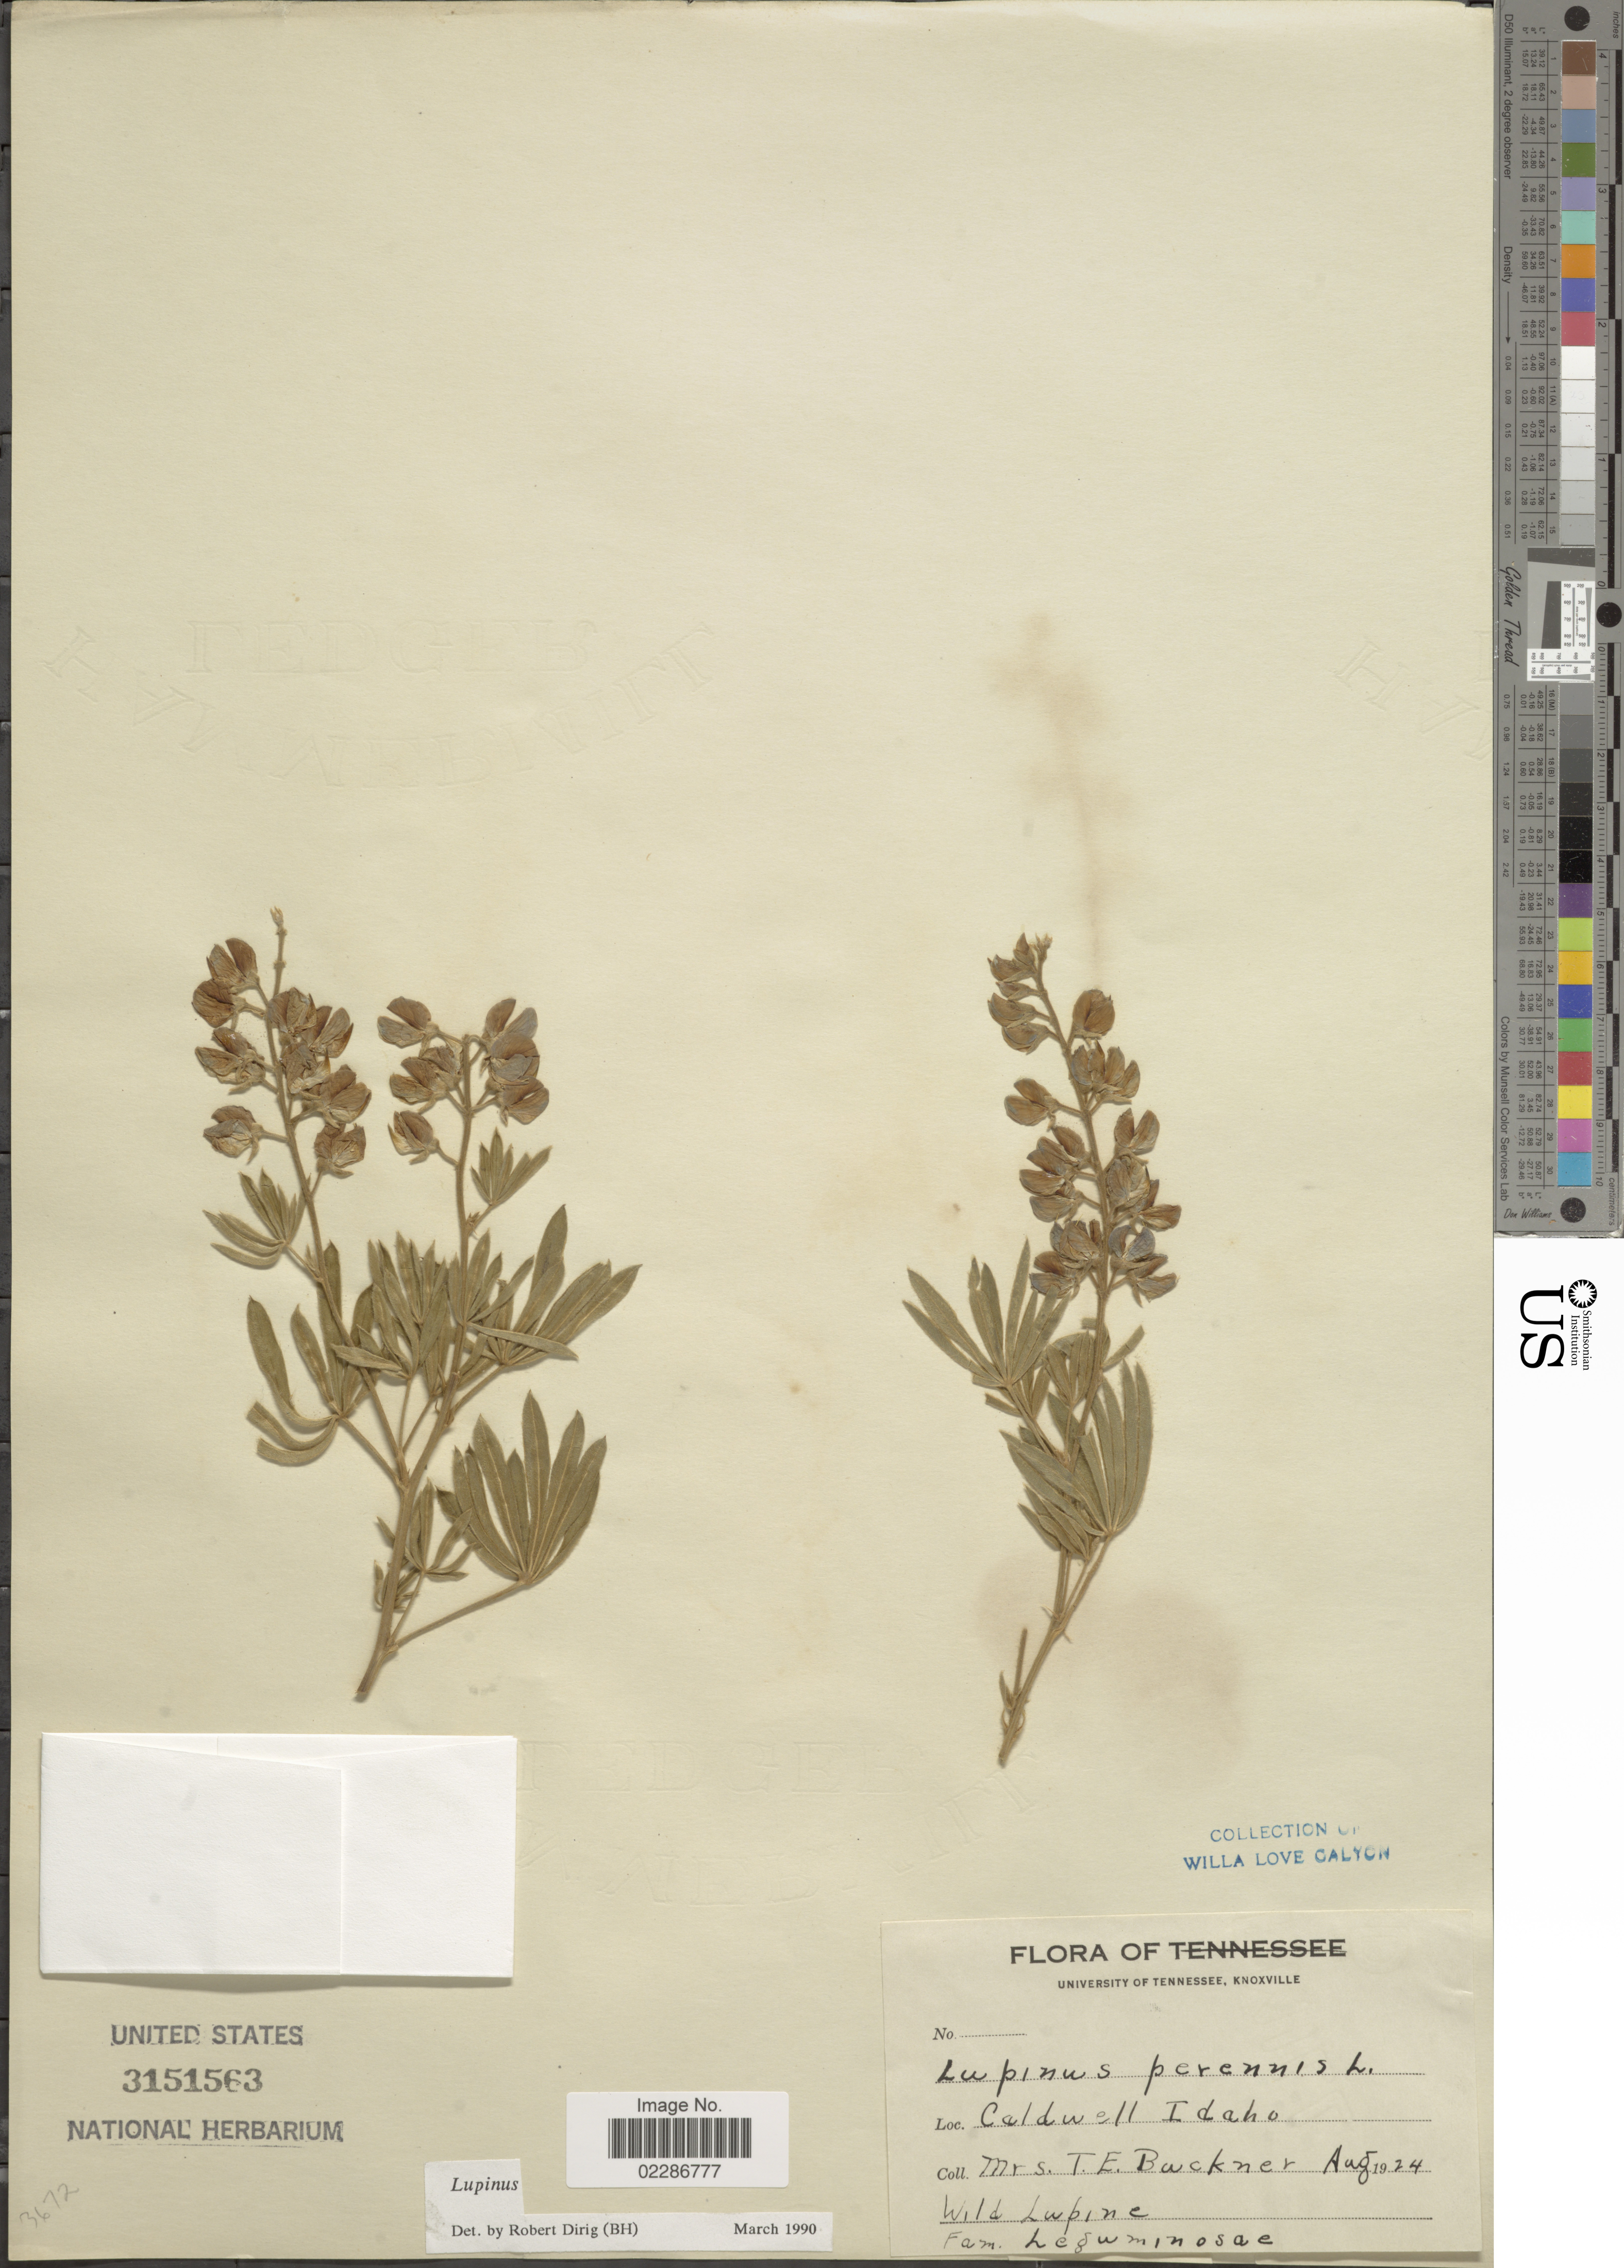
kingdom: Plantae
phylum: Tracheophyta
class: Magnoliopsida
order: Fabales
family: Fabaceae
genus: Lupinus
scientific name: Lupinus perennis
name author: L.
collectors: T. Buckner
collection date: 1924-08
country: United States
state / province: Idaho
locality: Caldwell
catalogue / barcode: US 3151563